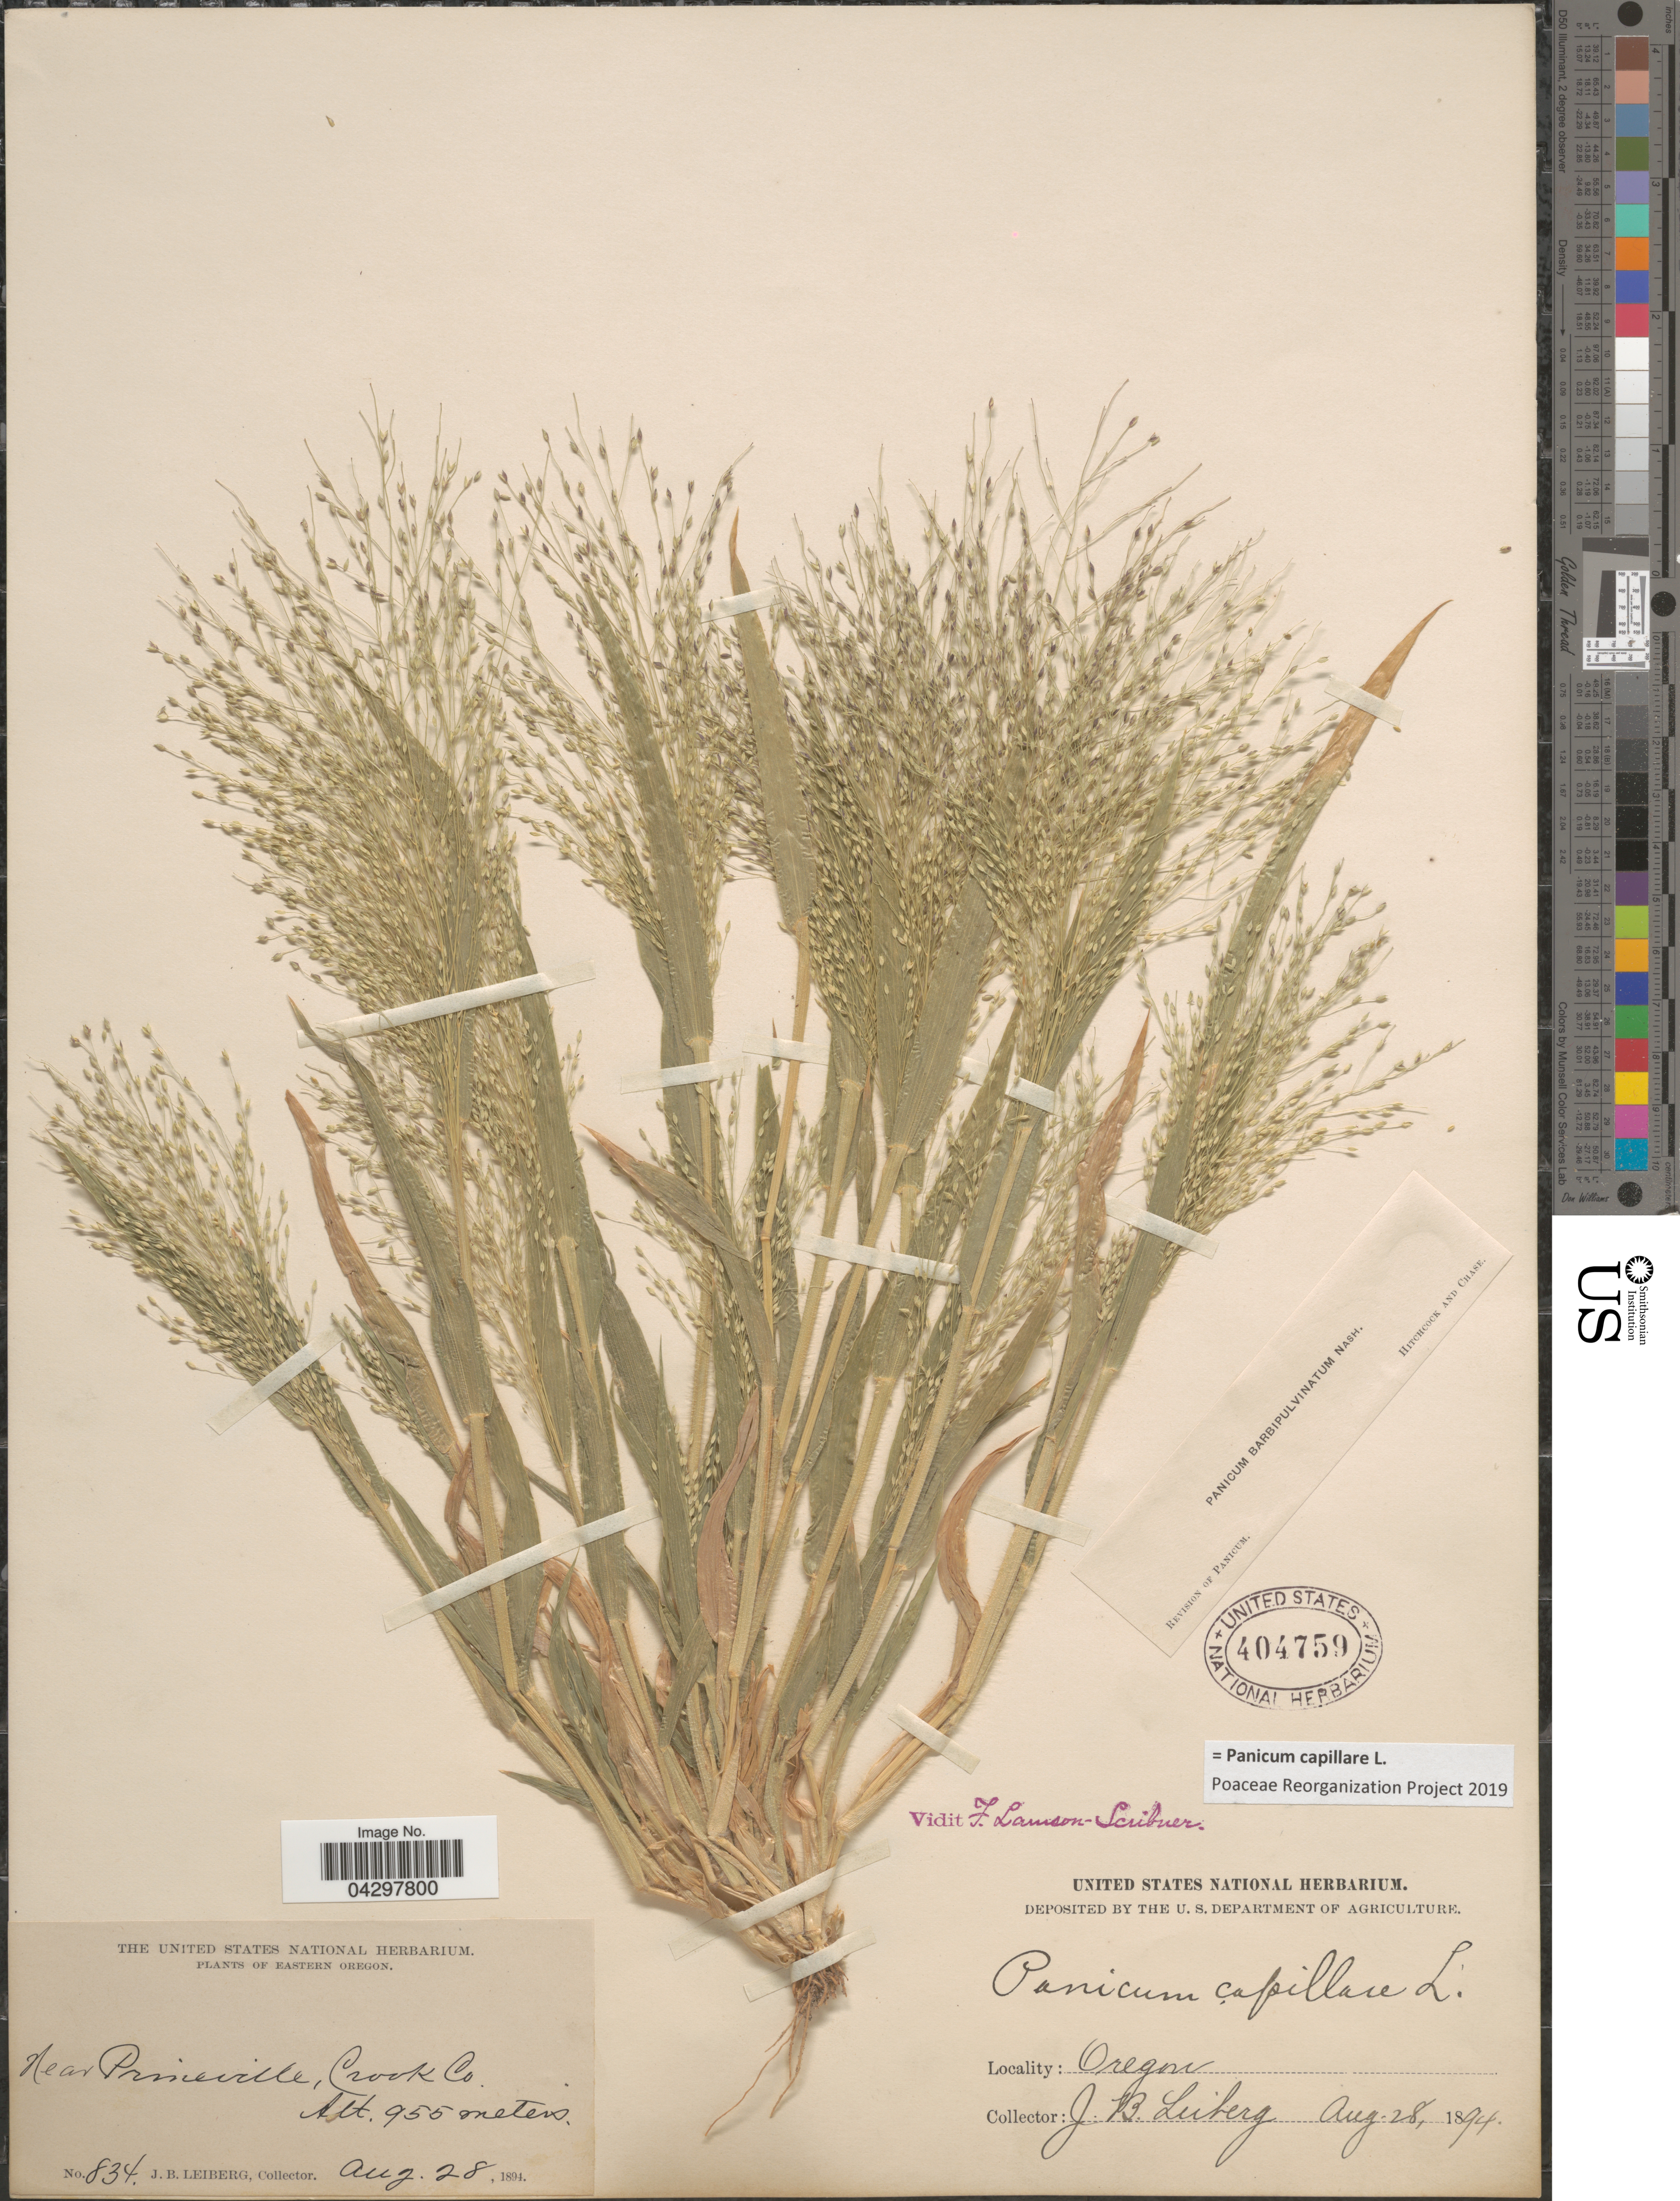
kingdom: Plantae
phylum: Tracheophyta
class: Liliopsida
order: Poales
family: Poaceae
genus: Panicum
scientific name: Panicum capillare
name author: L.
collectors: J. B. Leiberg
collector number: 834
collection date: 1894-08-28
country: United States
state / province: Oregon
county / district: Crook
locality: Eastern Oregon. Near Prineville, Crook Co.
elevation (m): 955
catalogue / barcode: US 404759